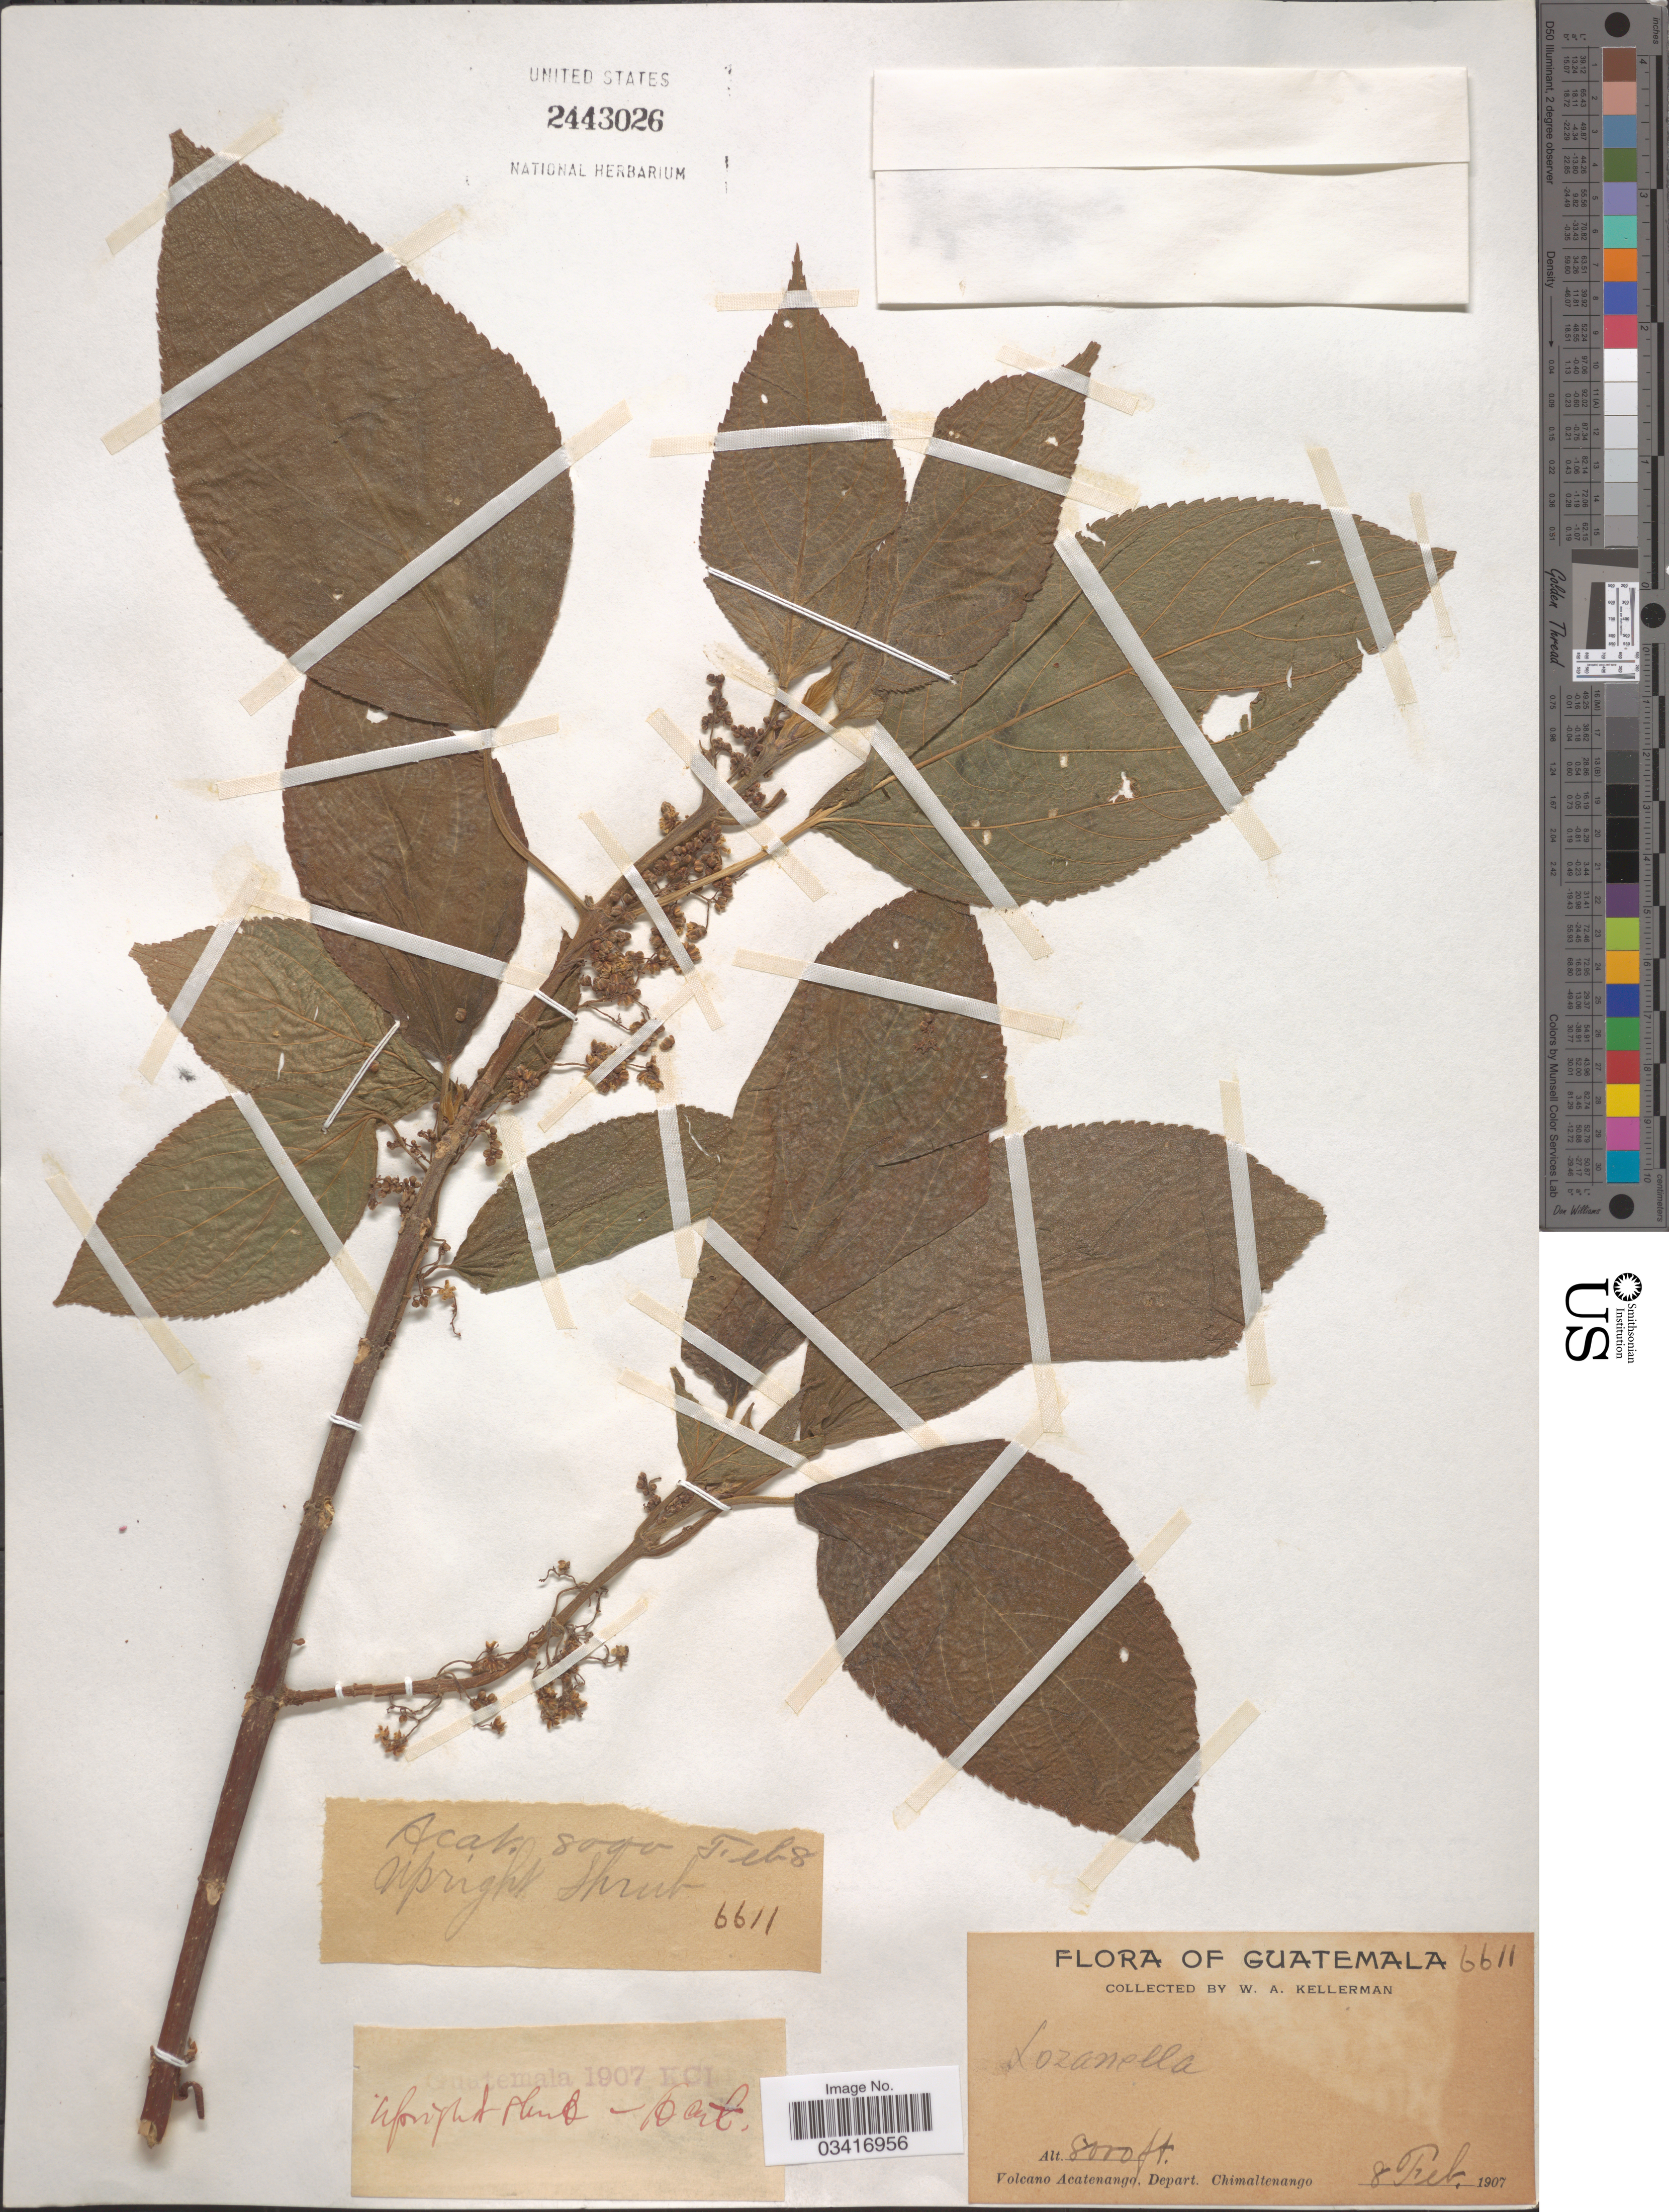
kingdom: Plantae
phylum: Tracheophyta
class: Magnoliopsida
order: Rosales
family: Cannabaceae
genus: Lozanella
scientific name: Lozanella enantiophylla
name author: (Donn. Sm.) Killip & C.V. Morton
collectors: W. Kellerman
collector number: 6611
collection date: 1907-02-08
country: Guatemala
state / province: Chimaltenango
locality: Volcano Acatenango, Depart. Chimaltenango.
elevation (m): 2438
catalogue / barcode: US 2443026